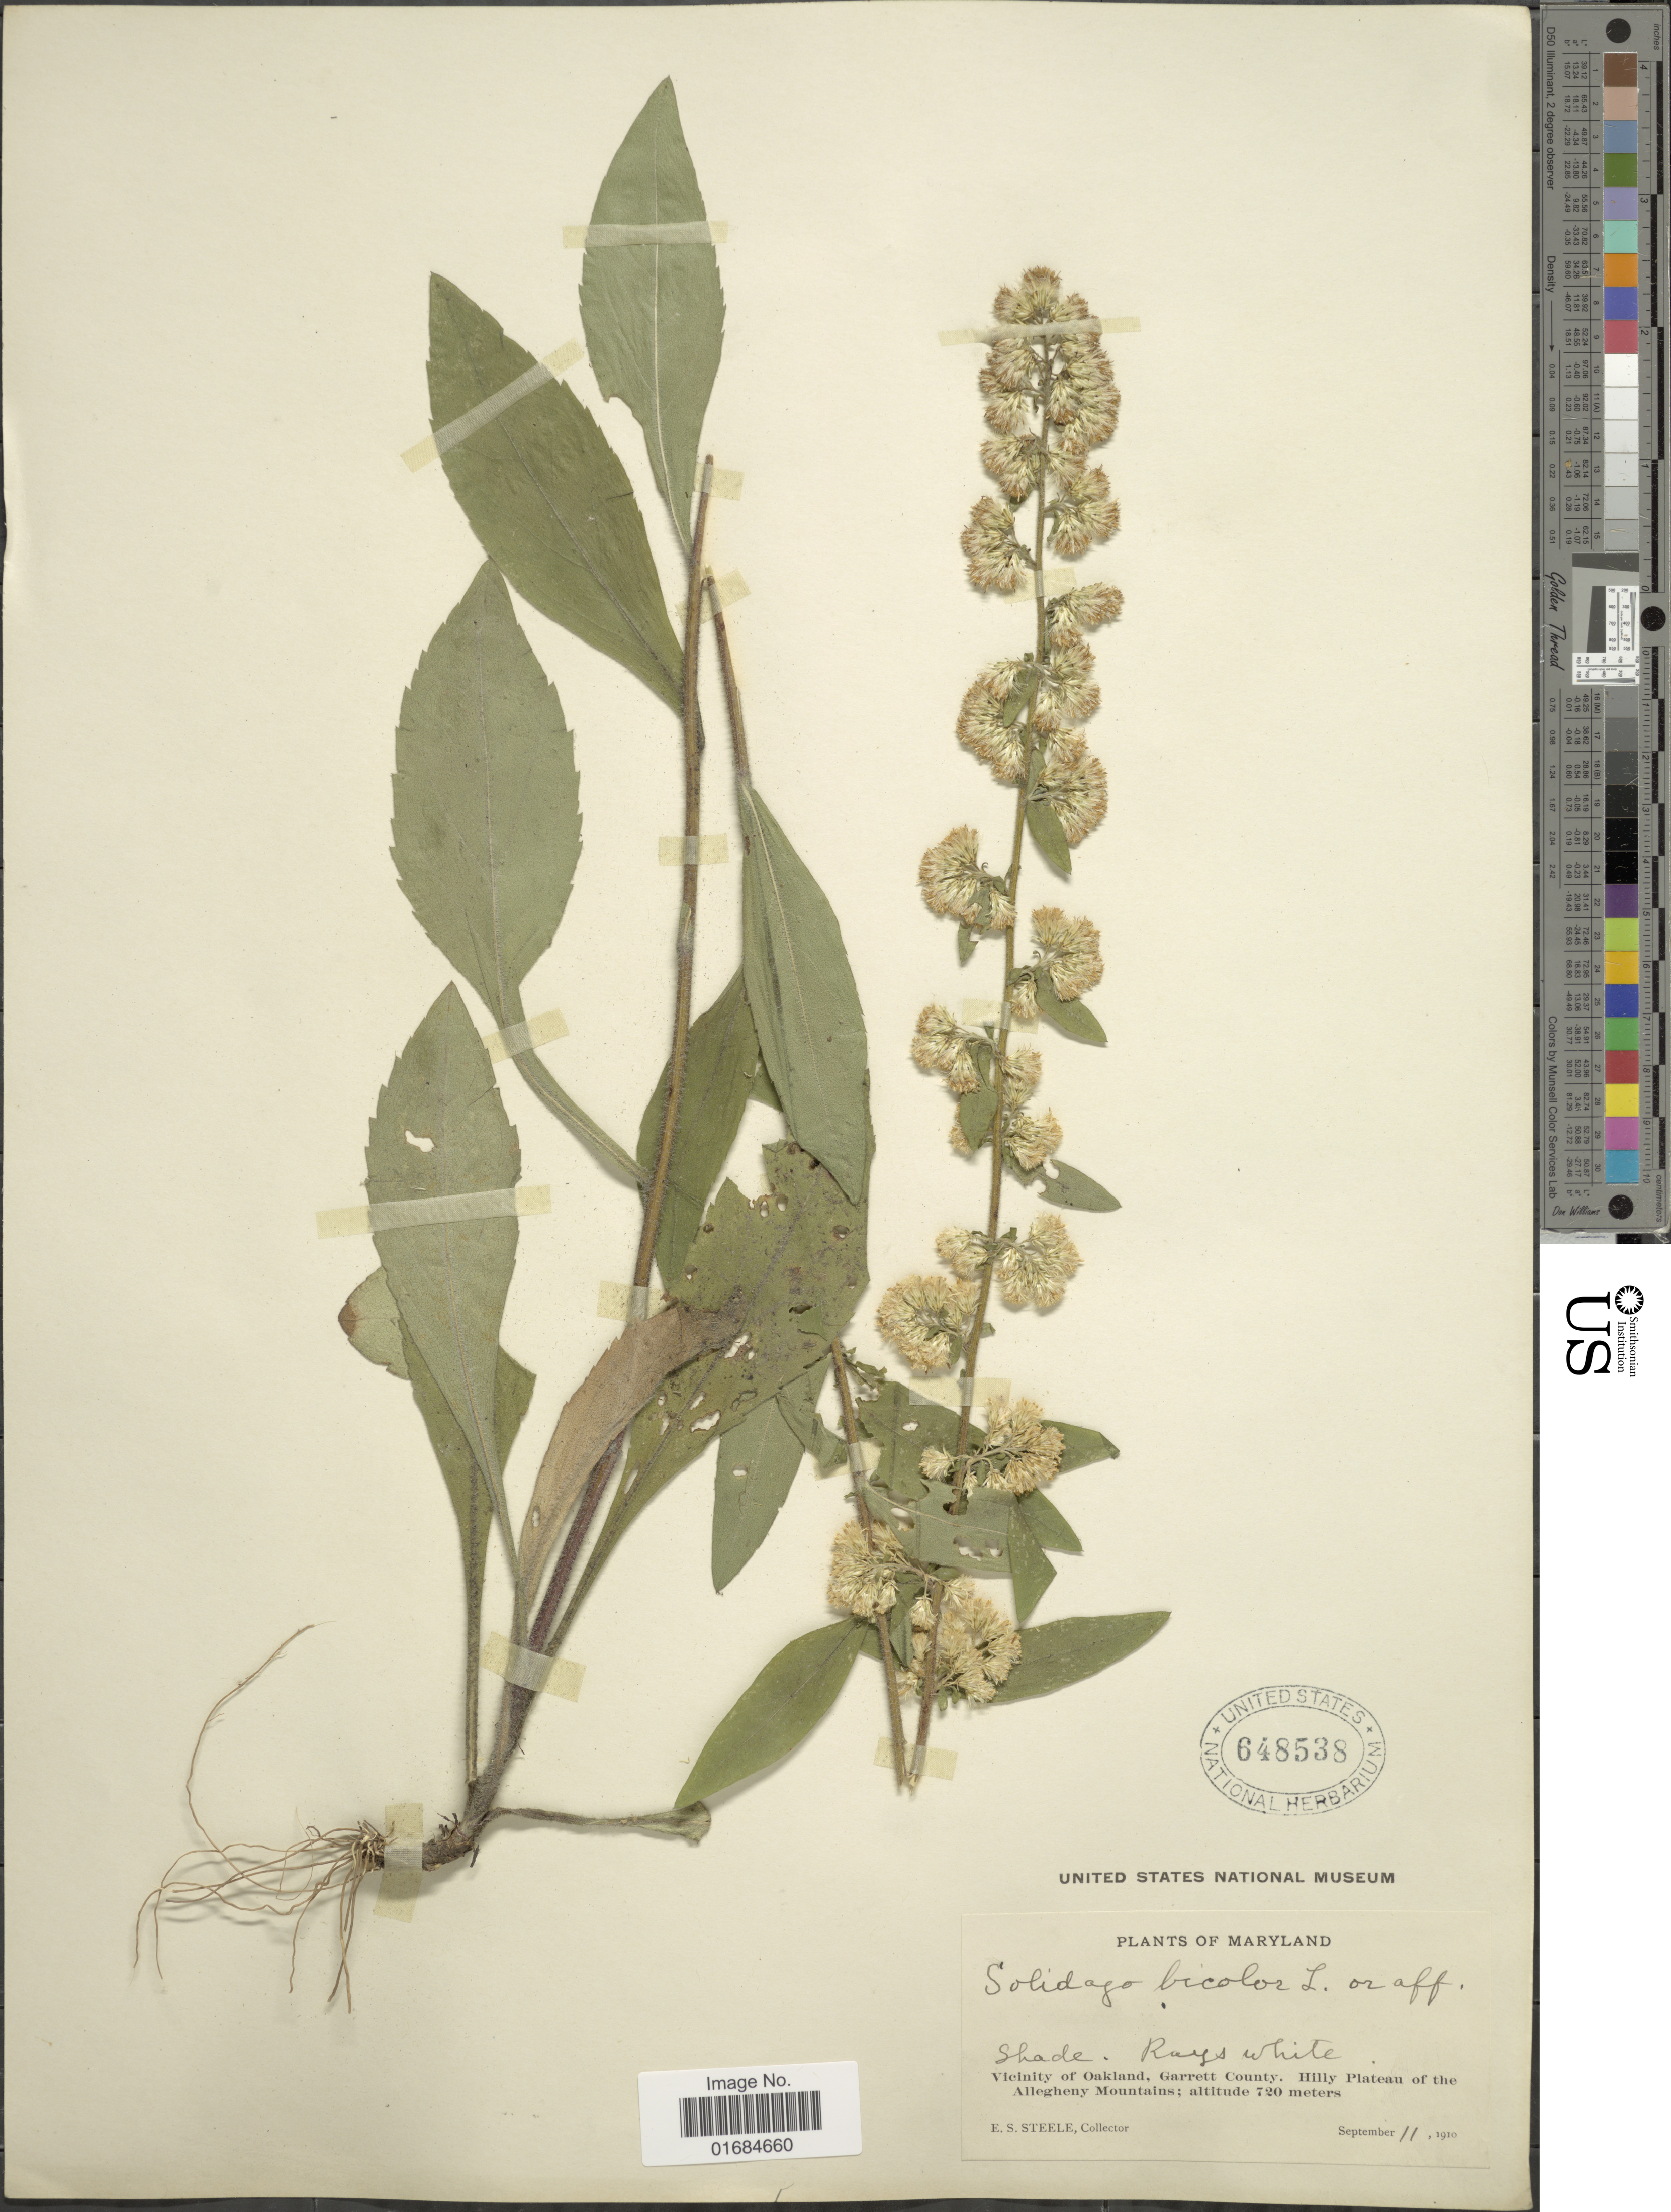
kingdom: Plantae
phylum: Tracheophyta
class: Magnoliopsida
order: Asterales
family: Asteraceae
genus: Solidago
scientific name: Solidago bicolor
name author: L.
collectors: E. Steele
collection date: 1910-09-11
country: United States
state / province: Maryland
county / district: Garrett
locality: Vicinity of Oakland, Garrett County. Hilly Plateau of the Allegheny Mountains.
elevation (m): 720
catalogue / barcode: US 648538